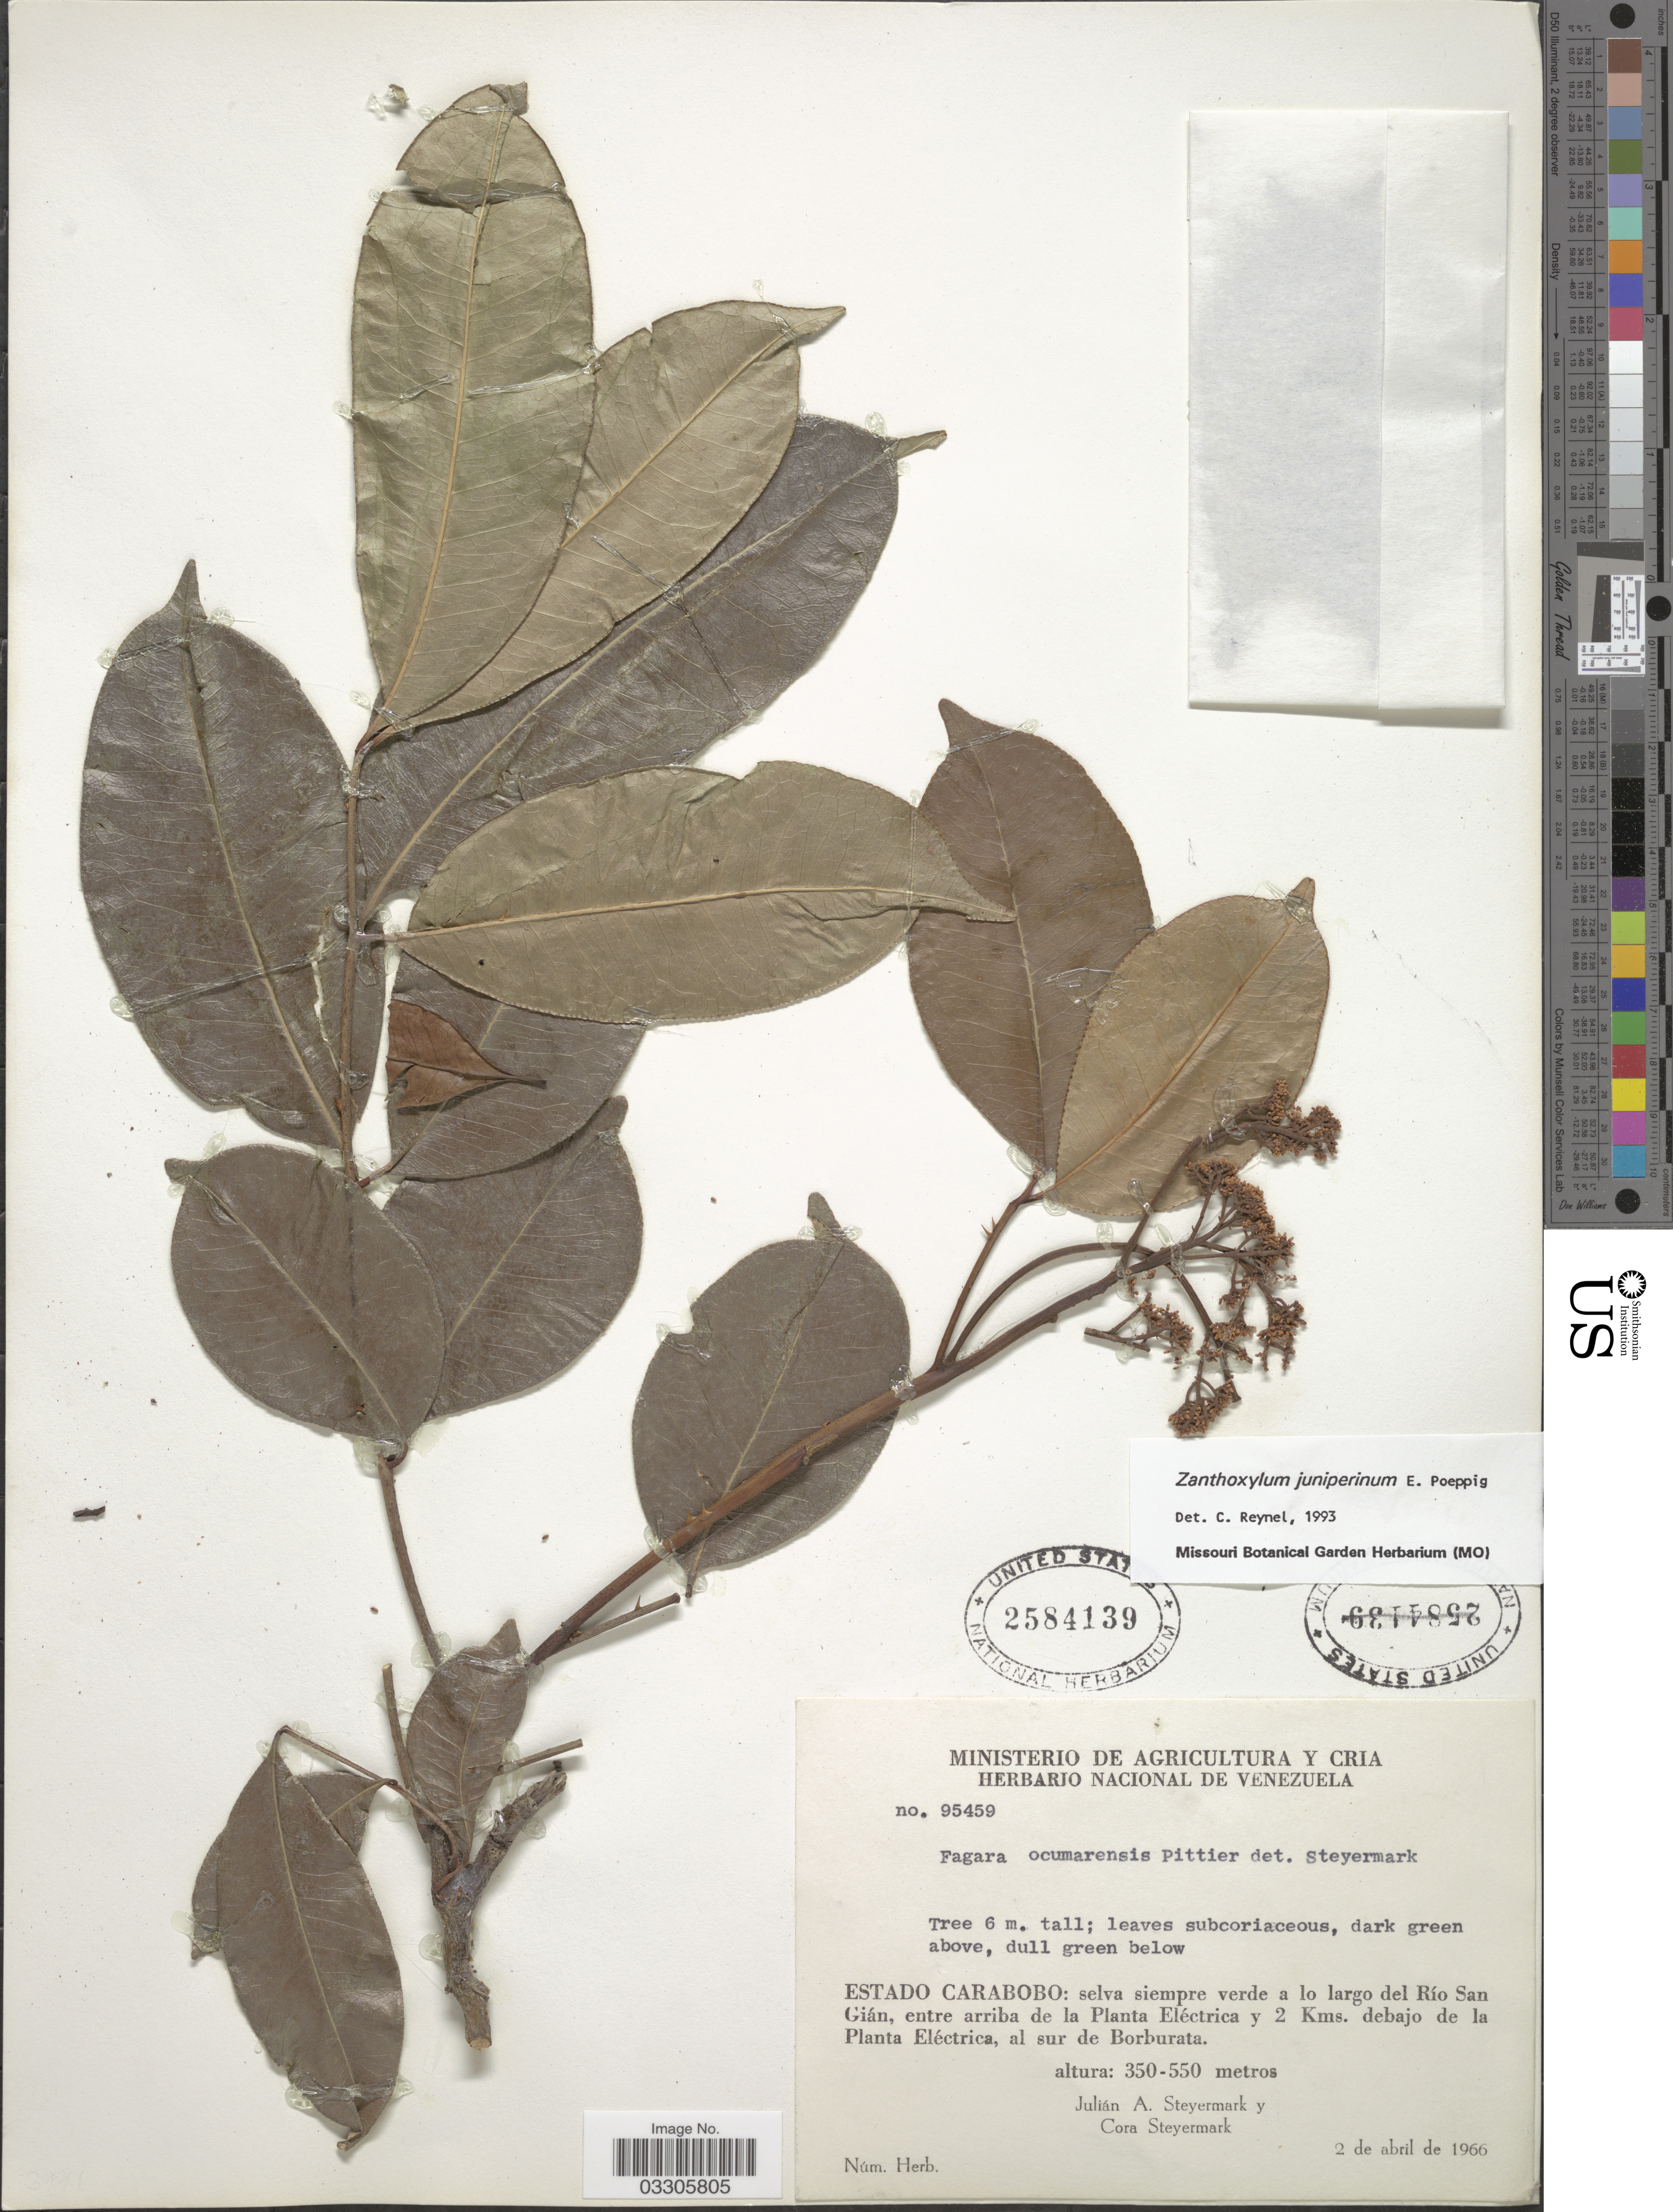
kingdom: Plantae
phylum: Tracheophyta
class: Magnoliopsida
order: Sapindales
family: Rutaceae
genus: Zanthoxylum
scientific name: Zanthoxylum ocumarense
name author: (Pittier) Steyerm.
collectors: J. Steyermark & C. Steyermark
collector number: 95459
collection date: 1966-04-02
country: Venezuela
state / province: Carabobo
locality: Selva siempre verde a lo largo del Río San Gián, entre arriba de la Planta Eléctrica y 2 Kms. debajo de la Planta Eléctrica, al sur de Borburata.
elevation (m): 350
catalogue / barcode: US 2584139